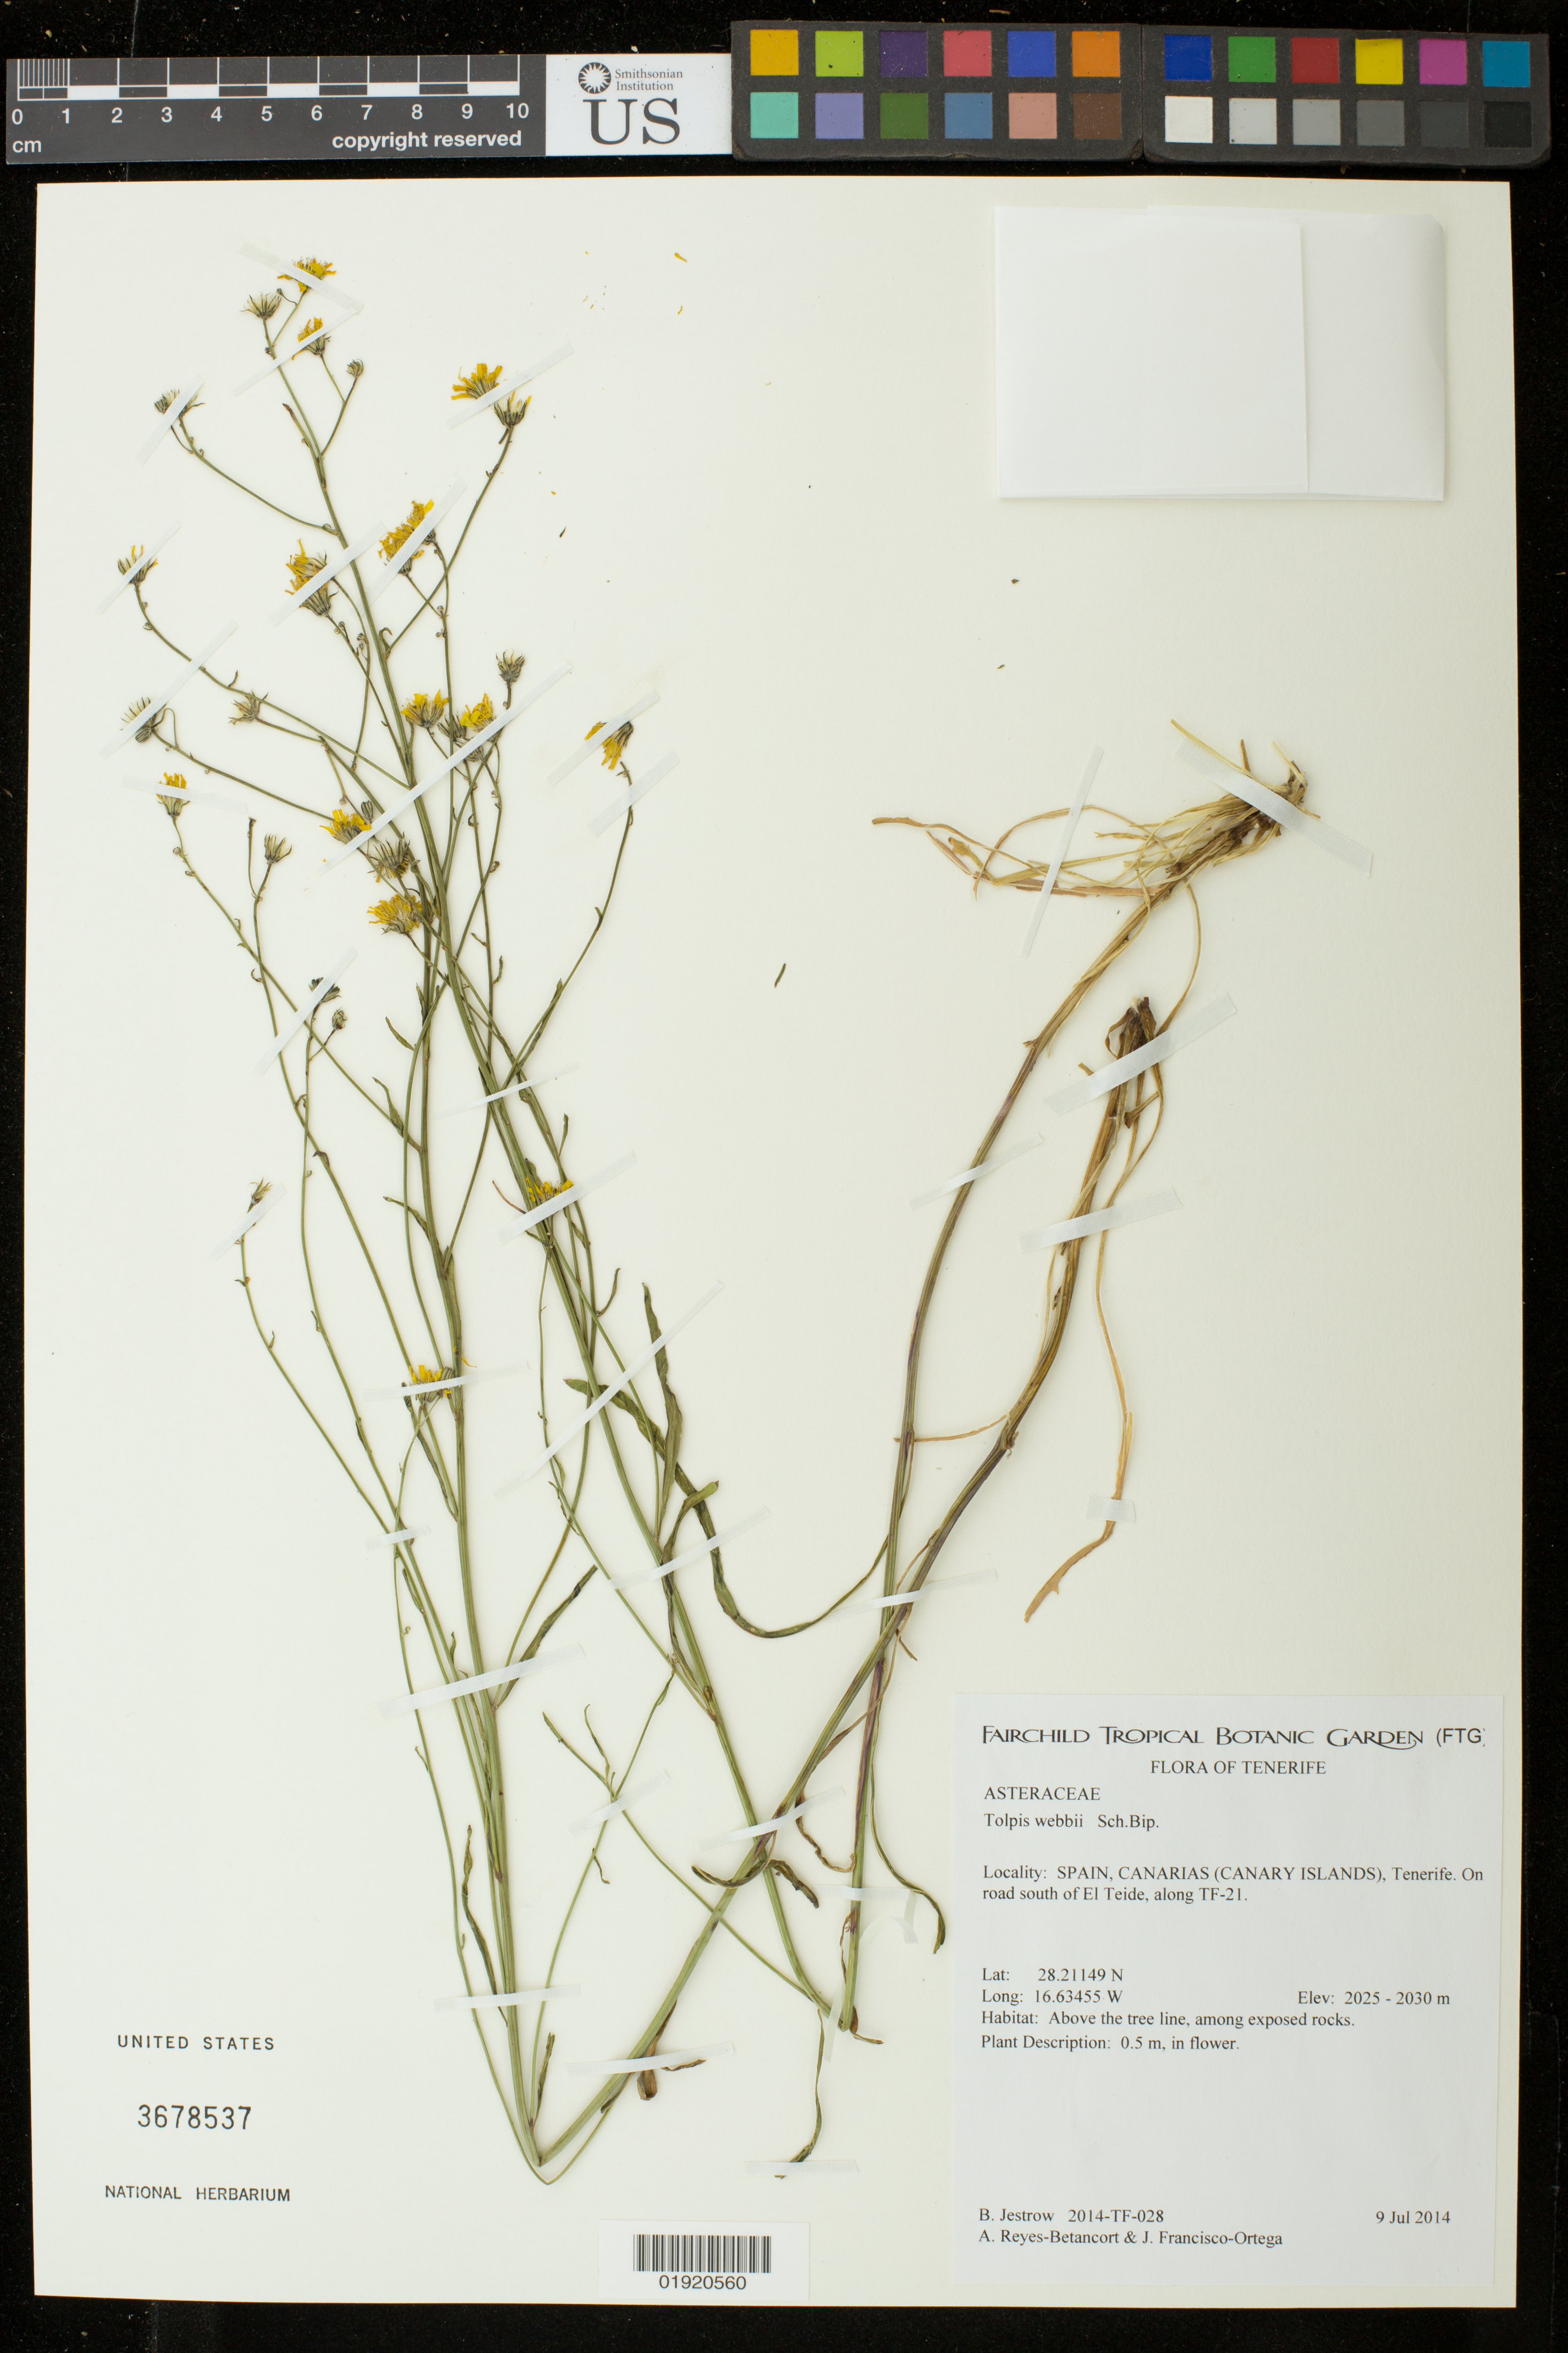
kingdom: Plantae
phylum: Tracheophyta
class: Magnoliopsida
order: Asterales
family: Asteraceae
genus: Tolpis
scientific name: Tolpis webbii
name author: Sch. Bip.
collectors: B. Jestrow, A. Reyes-Betancort & J. Fransisco-Ortega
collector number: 028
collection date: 2014-07-09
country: Spain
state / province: Canarias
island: Tenerife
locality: Spain, Canarias (Canary Islands), Tenerife.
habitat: Above the tree line, among exosed rocks.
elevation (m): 2025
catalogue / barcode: US 3678537